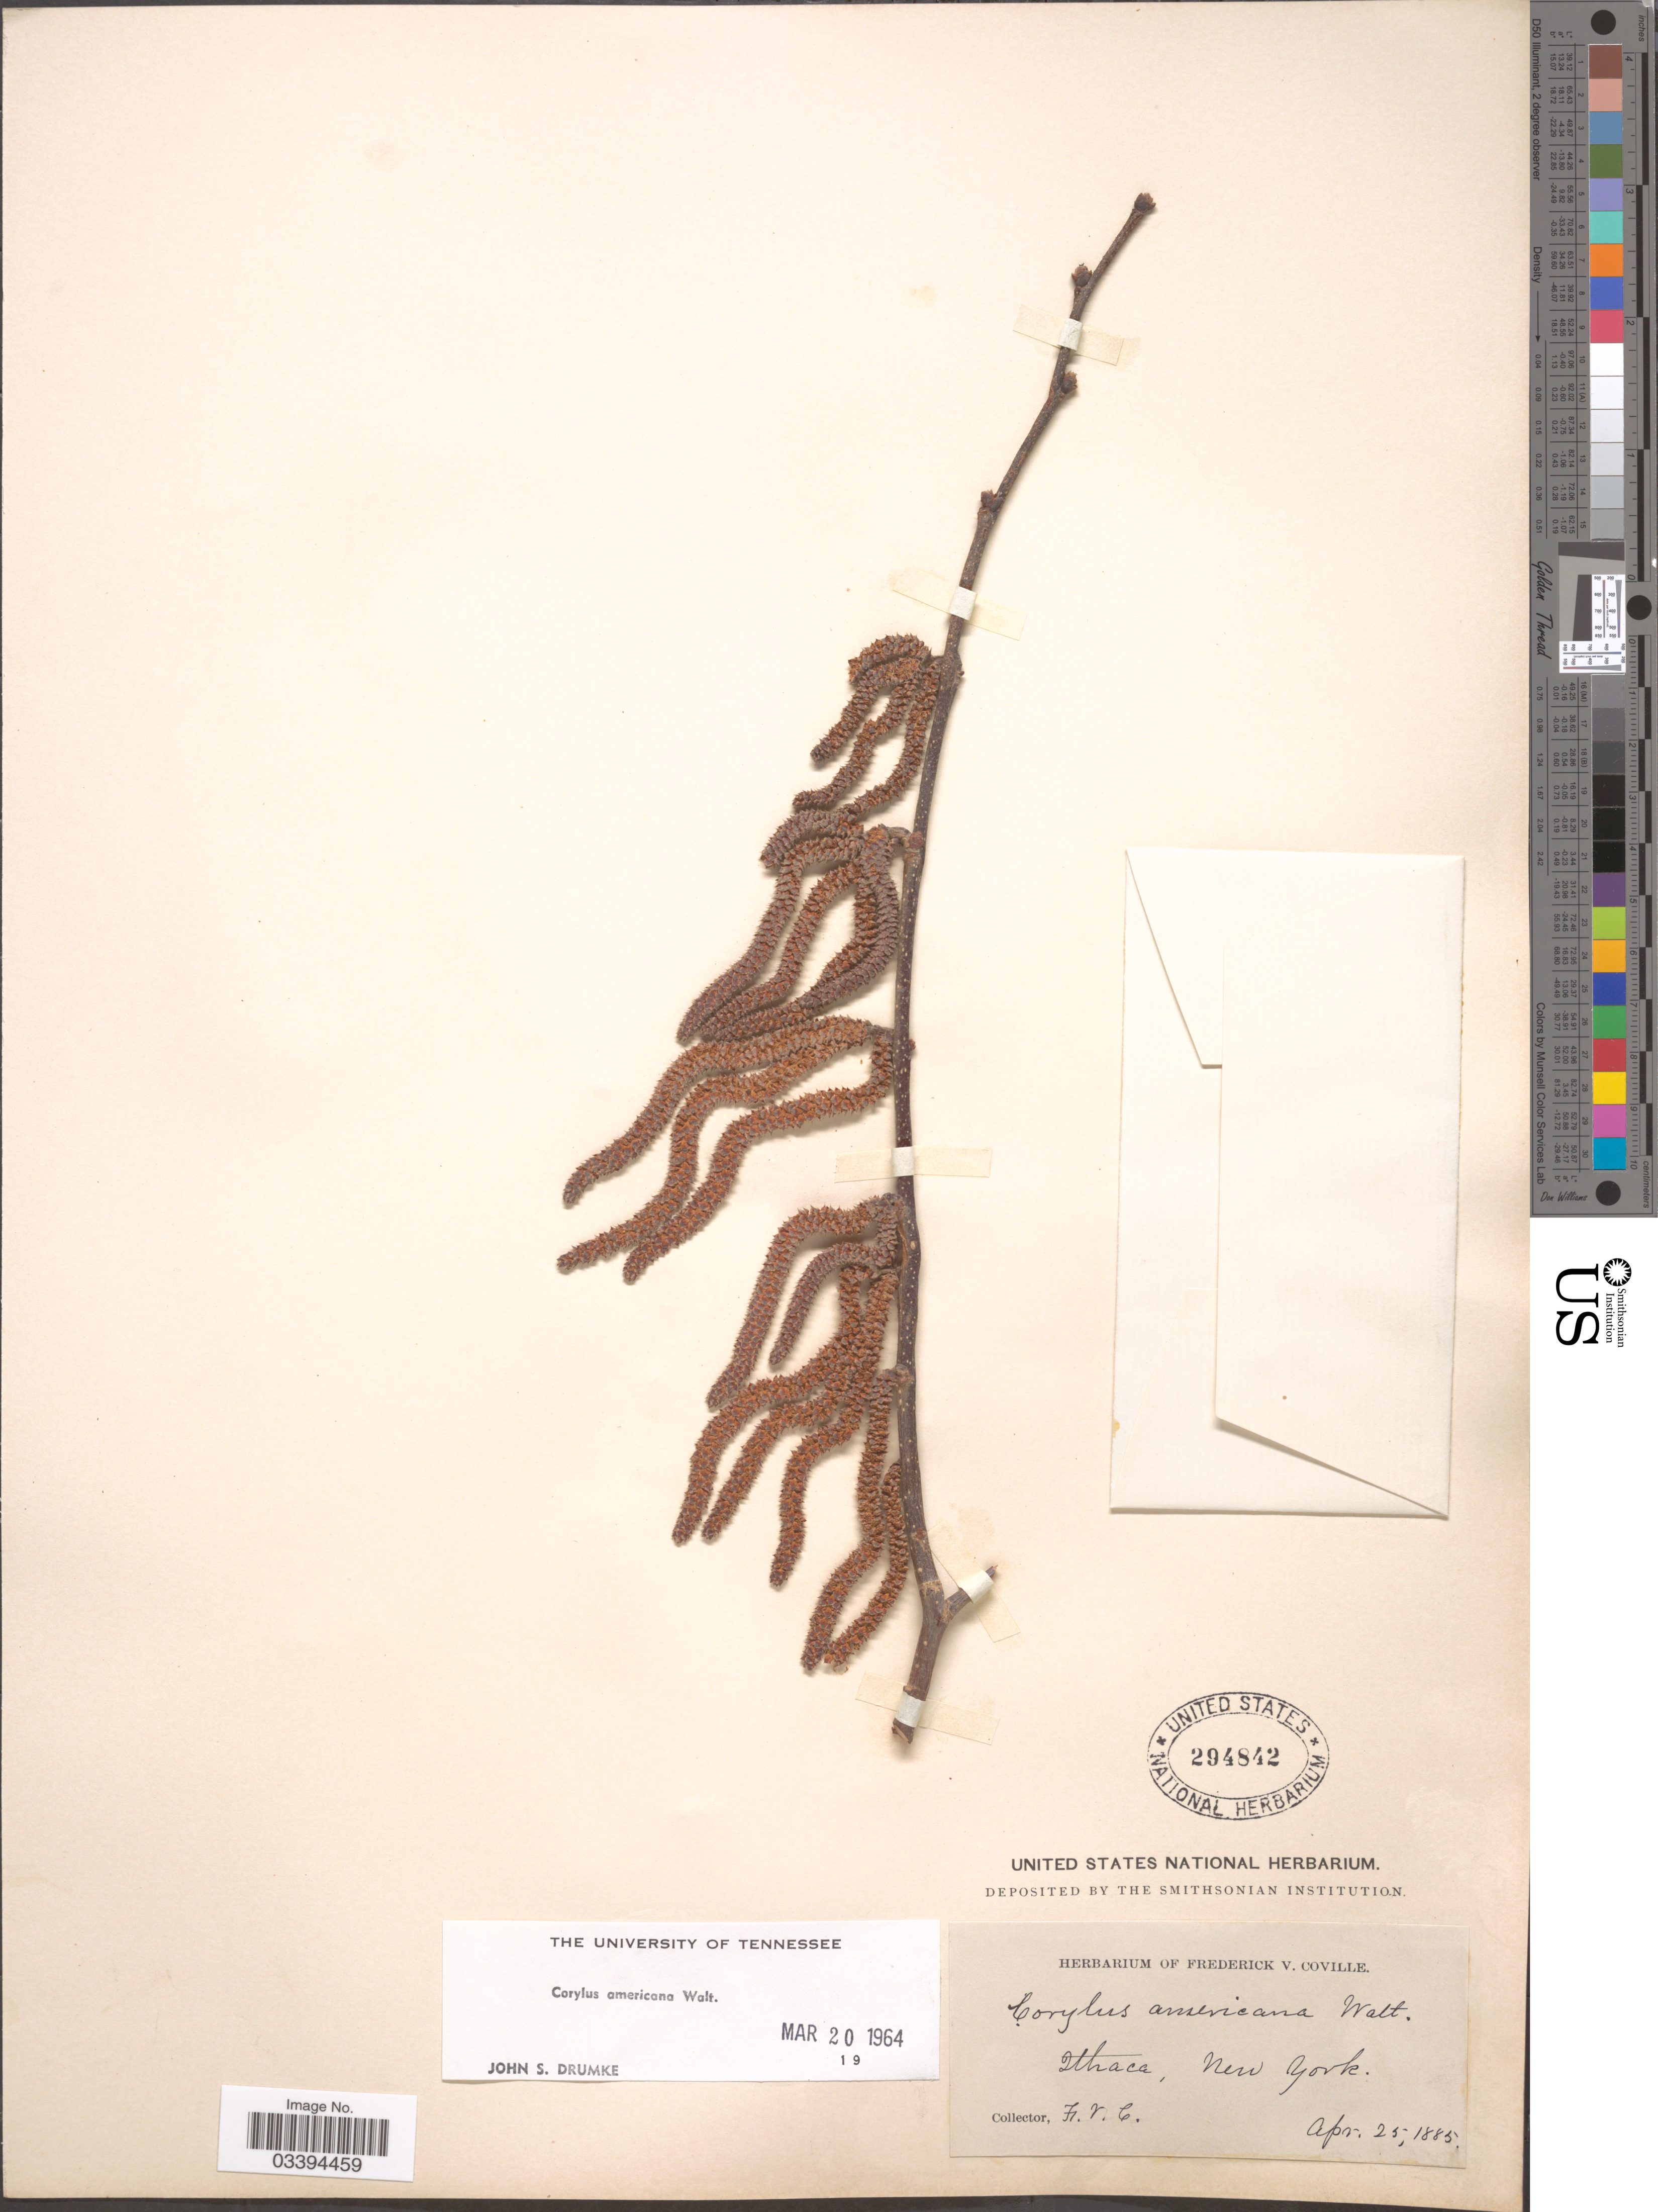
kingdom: Plantae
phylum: Tracheophyta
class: Magnoliopsida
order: Fagales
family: Betulaceae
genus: Corylus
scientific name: Corylus americana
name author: Walter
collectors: F. V. Coville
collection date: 1885-04-25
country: United States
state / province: New York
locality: Ithaca.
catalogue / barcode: US 294842